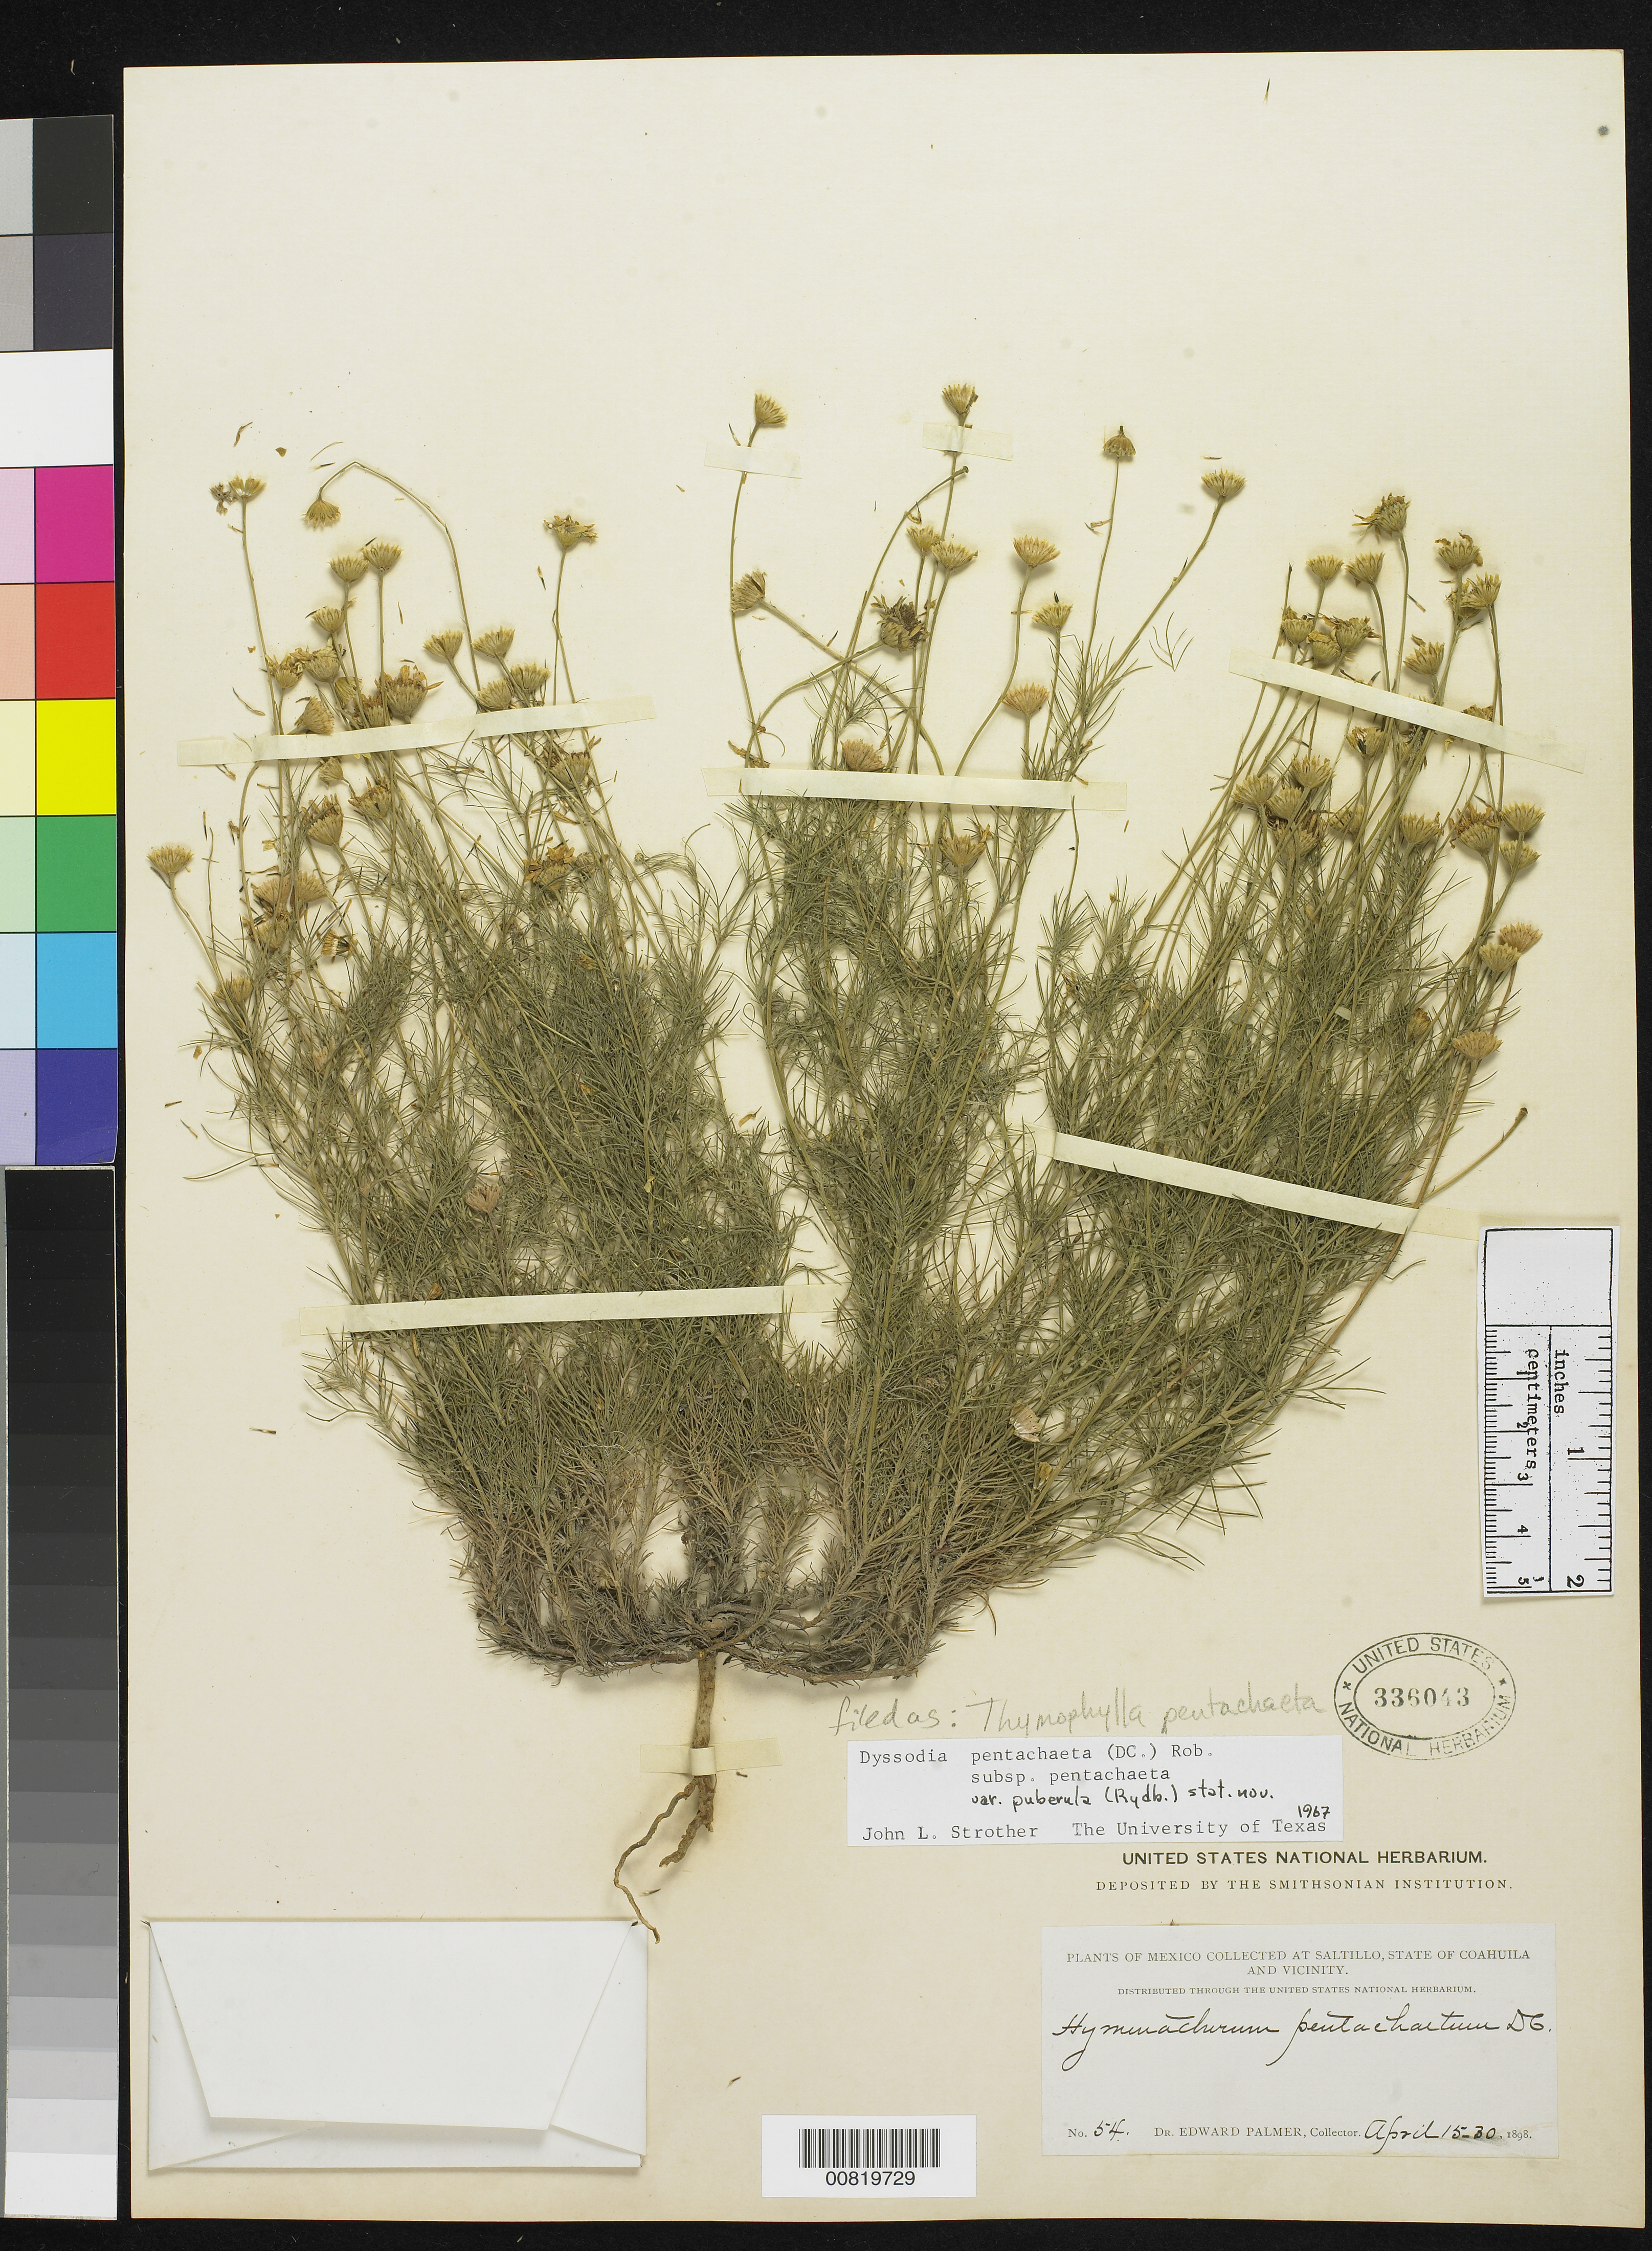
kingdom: Plantae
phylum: Tracheophyta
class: Magnoliopsida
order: Asterales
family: Asteraceae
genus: Thymophylla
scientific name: Thymophylla pentachaeta var. puberula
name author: (Rydb.) Strother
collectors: E. Palmer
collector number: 54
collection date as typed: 15 Apr 1898 to 30 Apr 1898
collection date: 1898-04-15/1898-04-30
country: Mexico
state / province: Coahuila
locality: Saltillo, Coahuila and vicinity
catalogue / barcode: US 336043